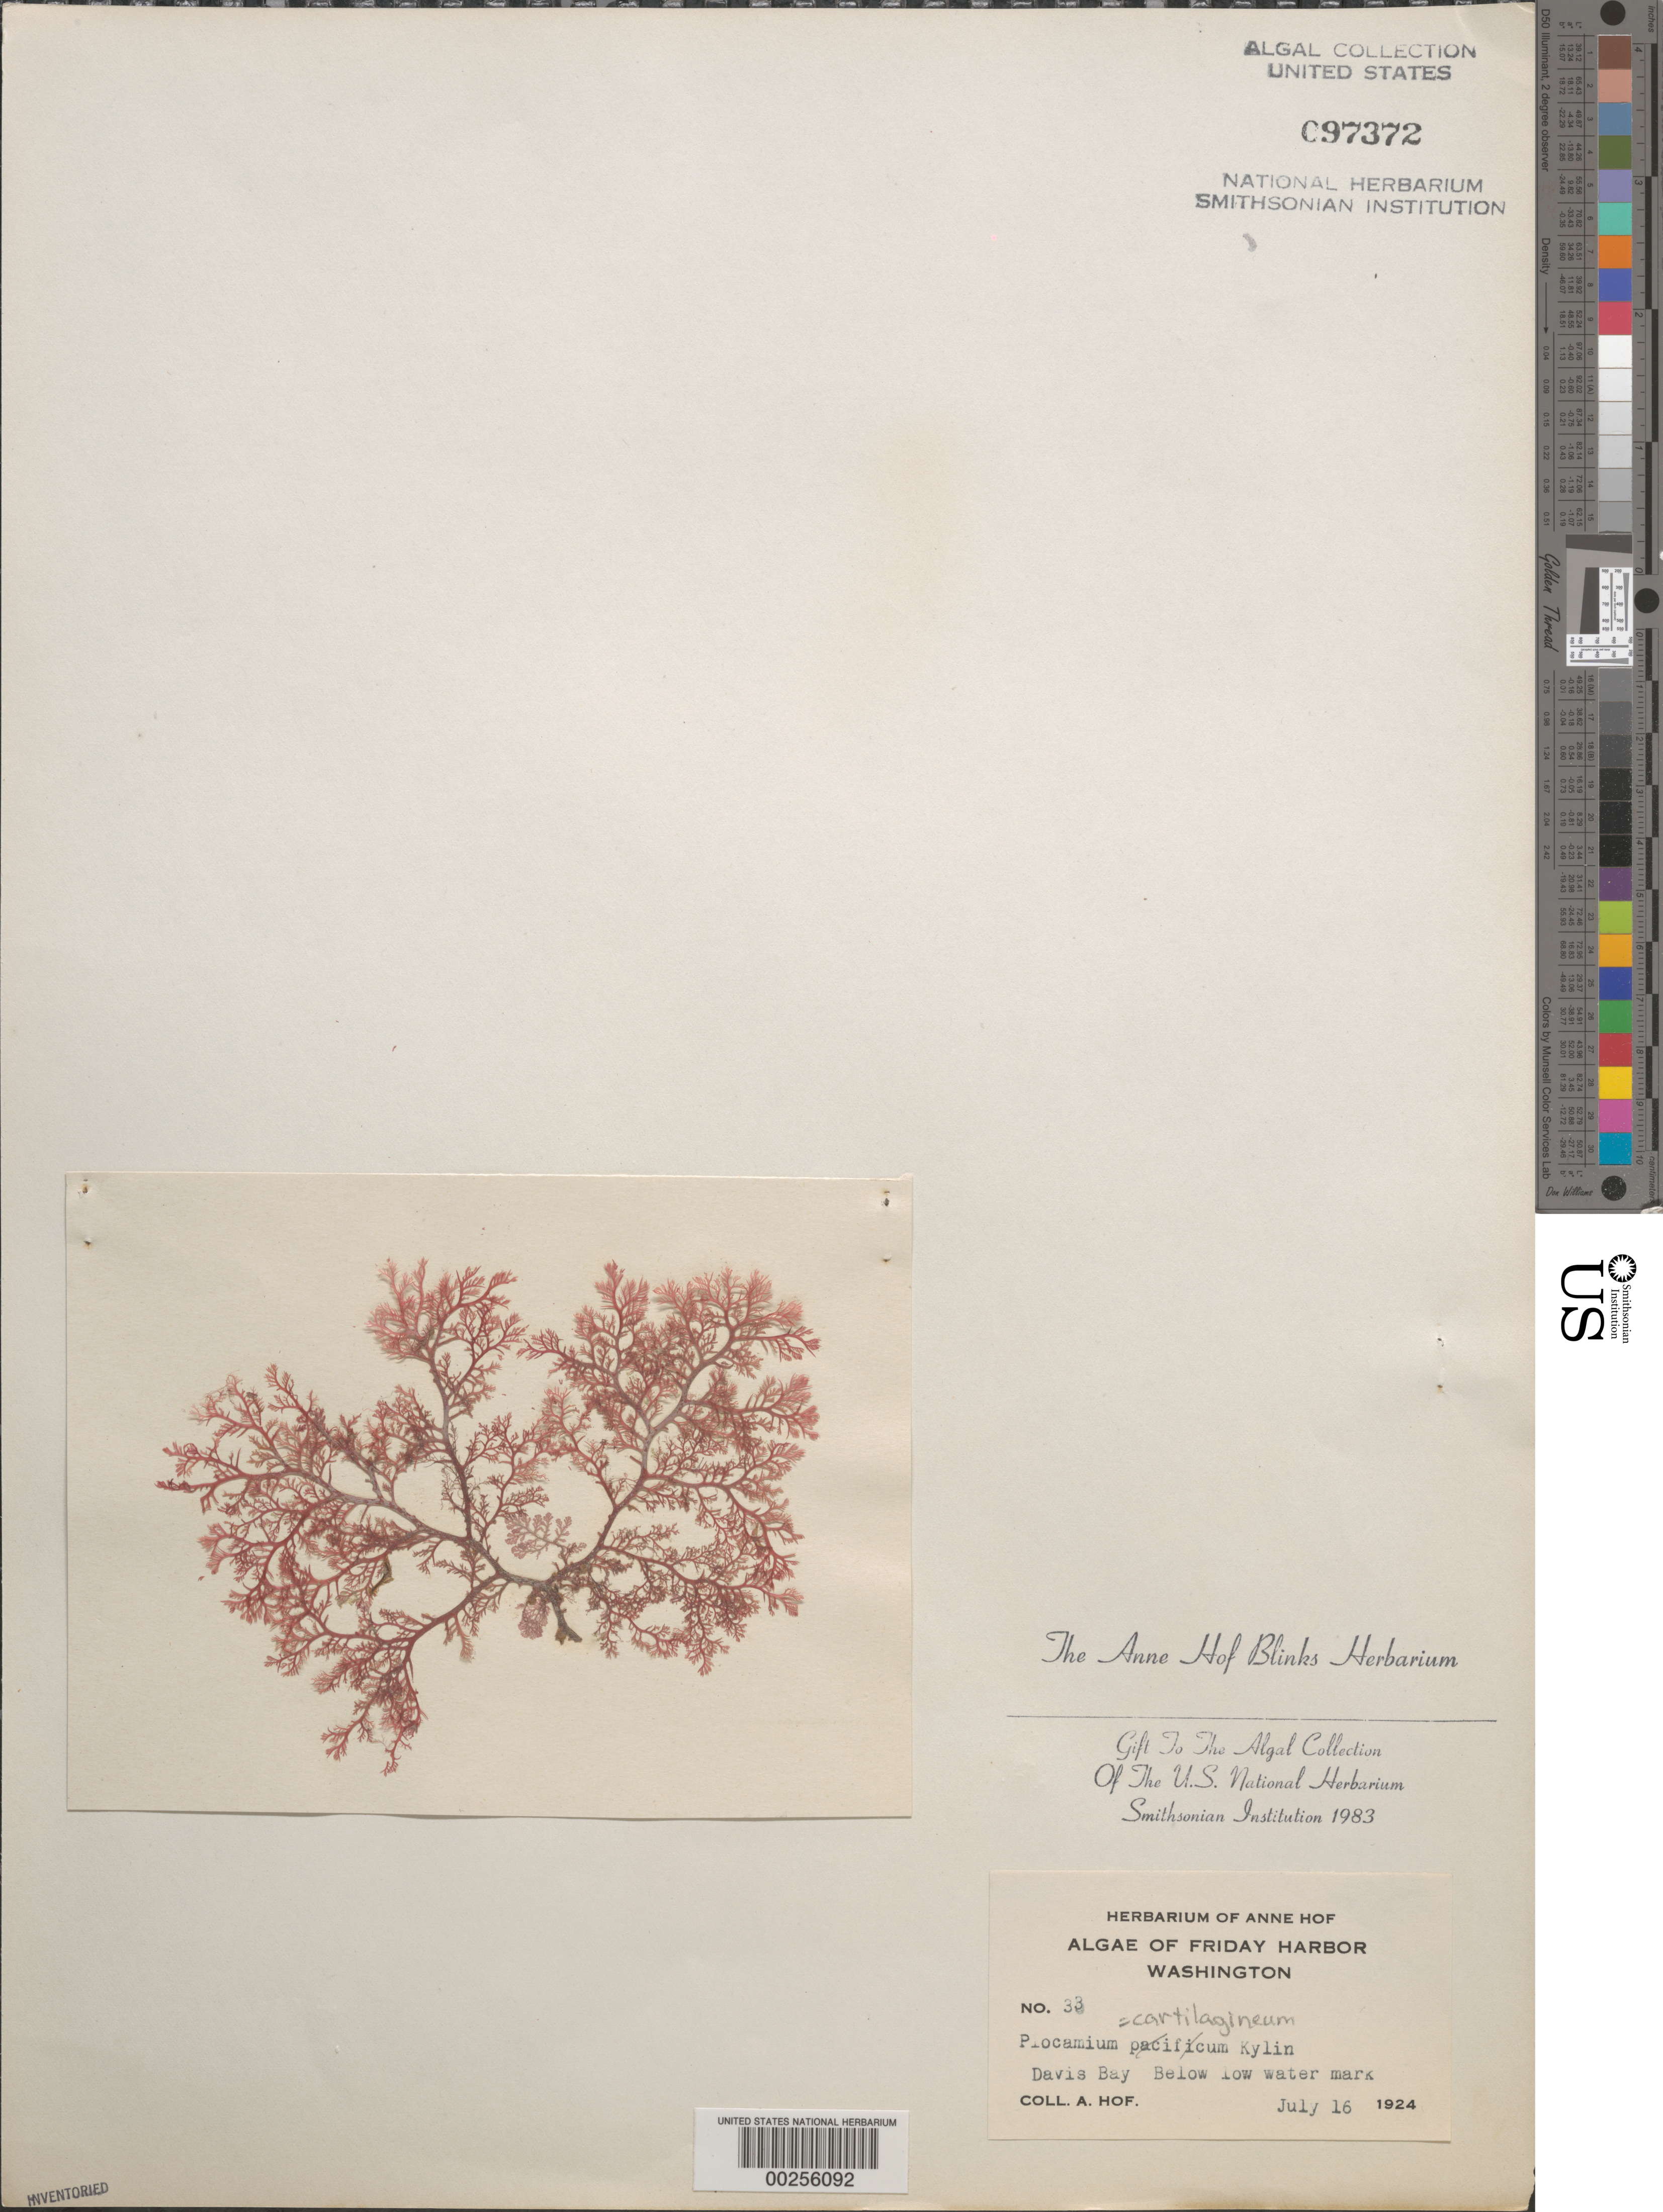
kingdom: Plantae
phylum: Rhodophyta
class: Florideophyceae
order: Plocamiales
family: Plocamiaceae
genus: Plocamium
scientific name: Plocamium cartilagineum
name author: (L.) P.S. Dixon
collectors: A. Blinks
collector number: AHB 33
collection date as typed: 16 Jul 1924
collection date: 1924-07-16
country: United States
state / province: Washington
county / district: San Juan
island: San Juan Island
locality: Davis Bay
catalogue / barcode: US 97372